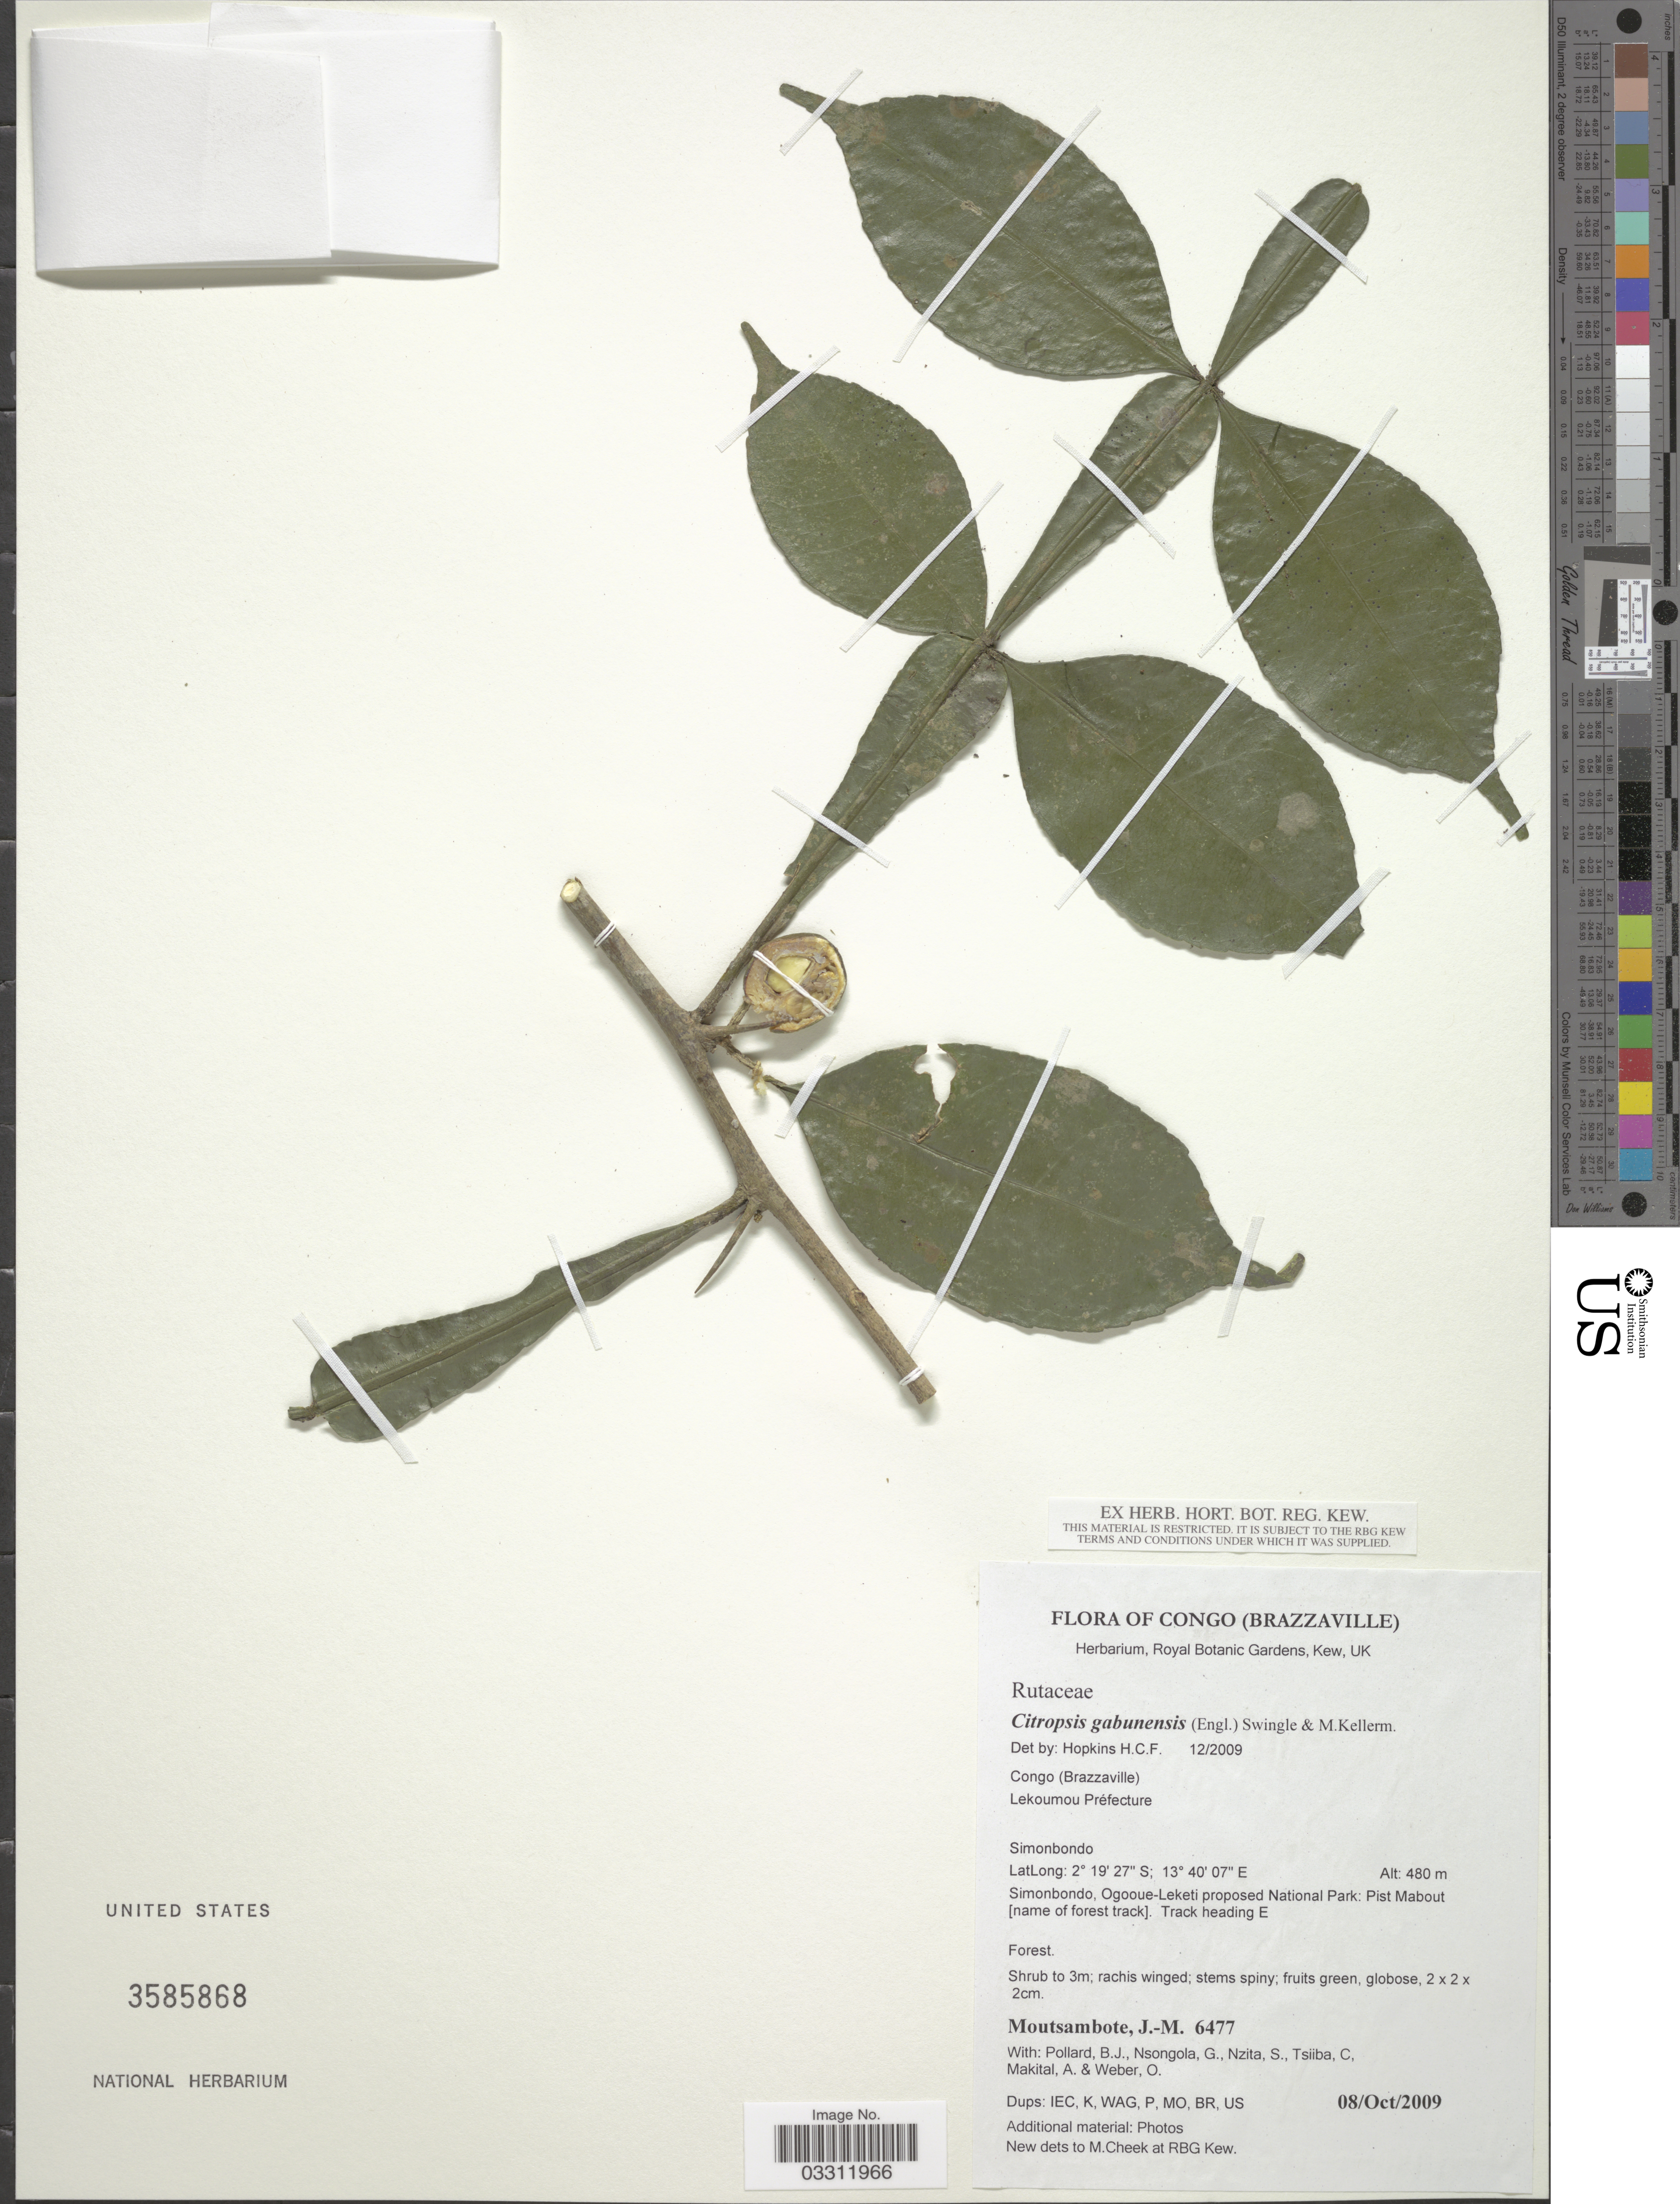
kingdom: Plantae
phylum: Tracheophyta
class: Magnoliopsida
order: Sapindales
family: Rutaceae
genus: Citropsis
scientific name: Citropsis latialata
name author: (De Wild.) Swingle & M. Kellerm.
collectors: J. Moutsambote, B. J. Pollard, G. Nsongola, S. Nzita & et al.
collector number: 6477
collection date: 2009-10-08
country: Congo, Republic of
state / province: Lekoumou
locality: (Brazzaville), Lekoumou Préfecture, Simonbondo, Simonbondo, Ogooue-Leketi proposed National Park: Pist Mabout.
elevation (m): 480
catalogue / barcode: US 3585868